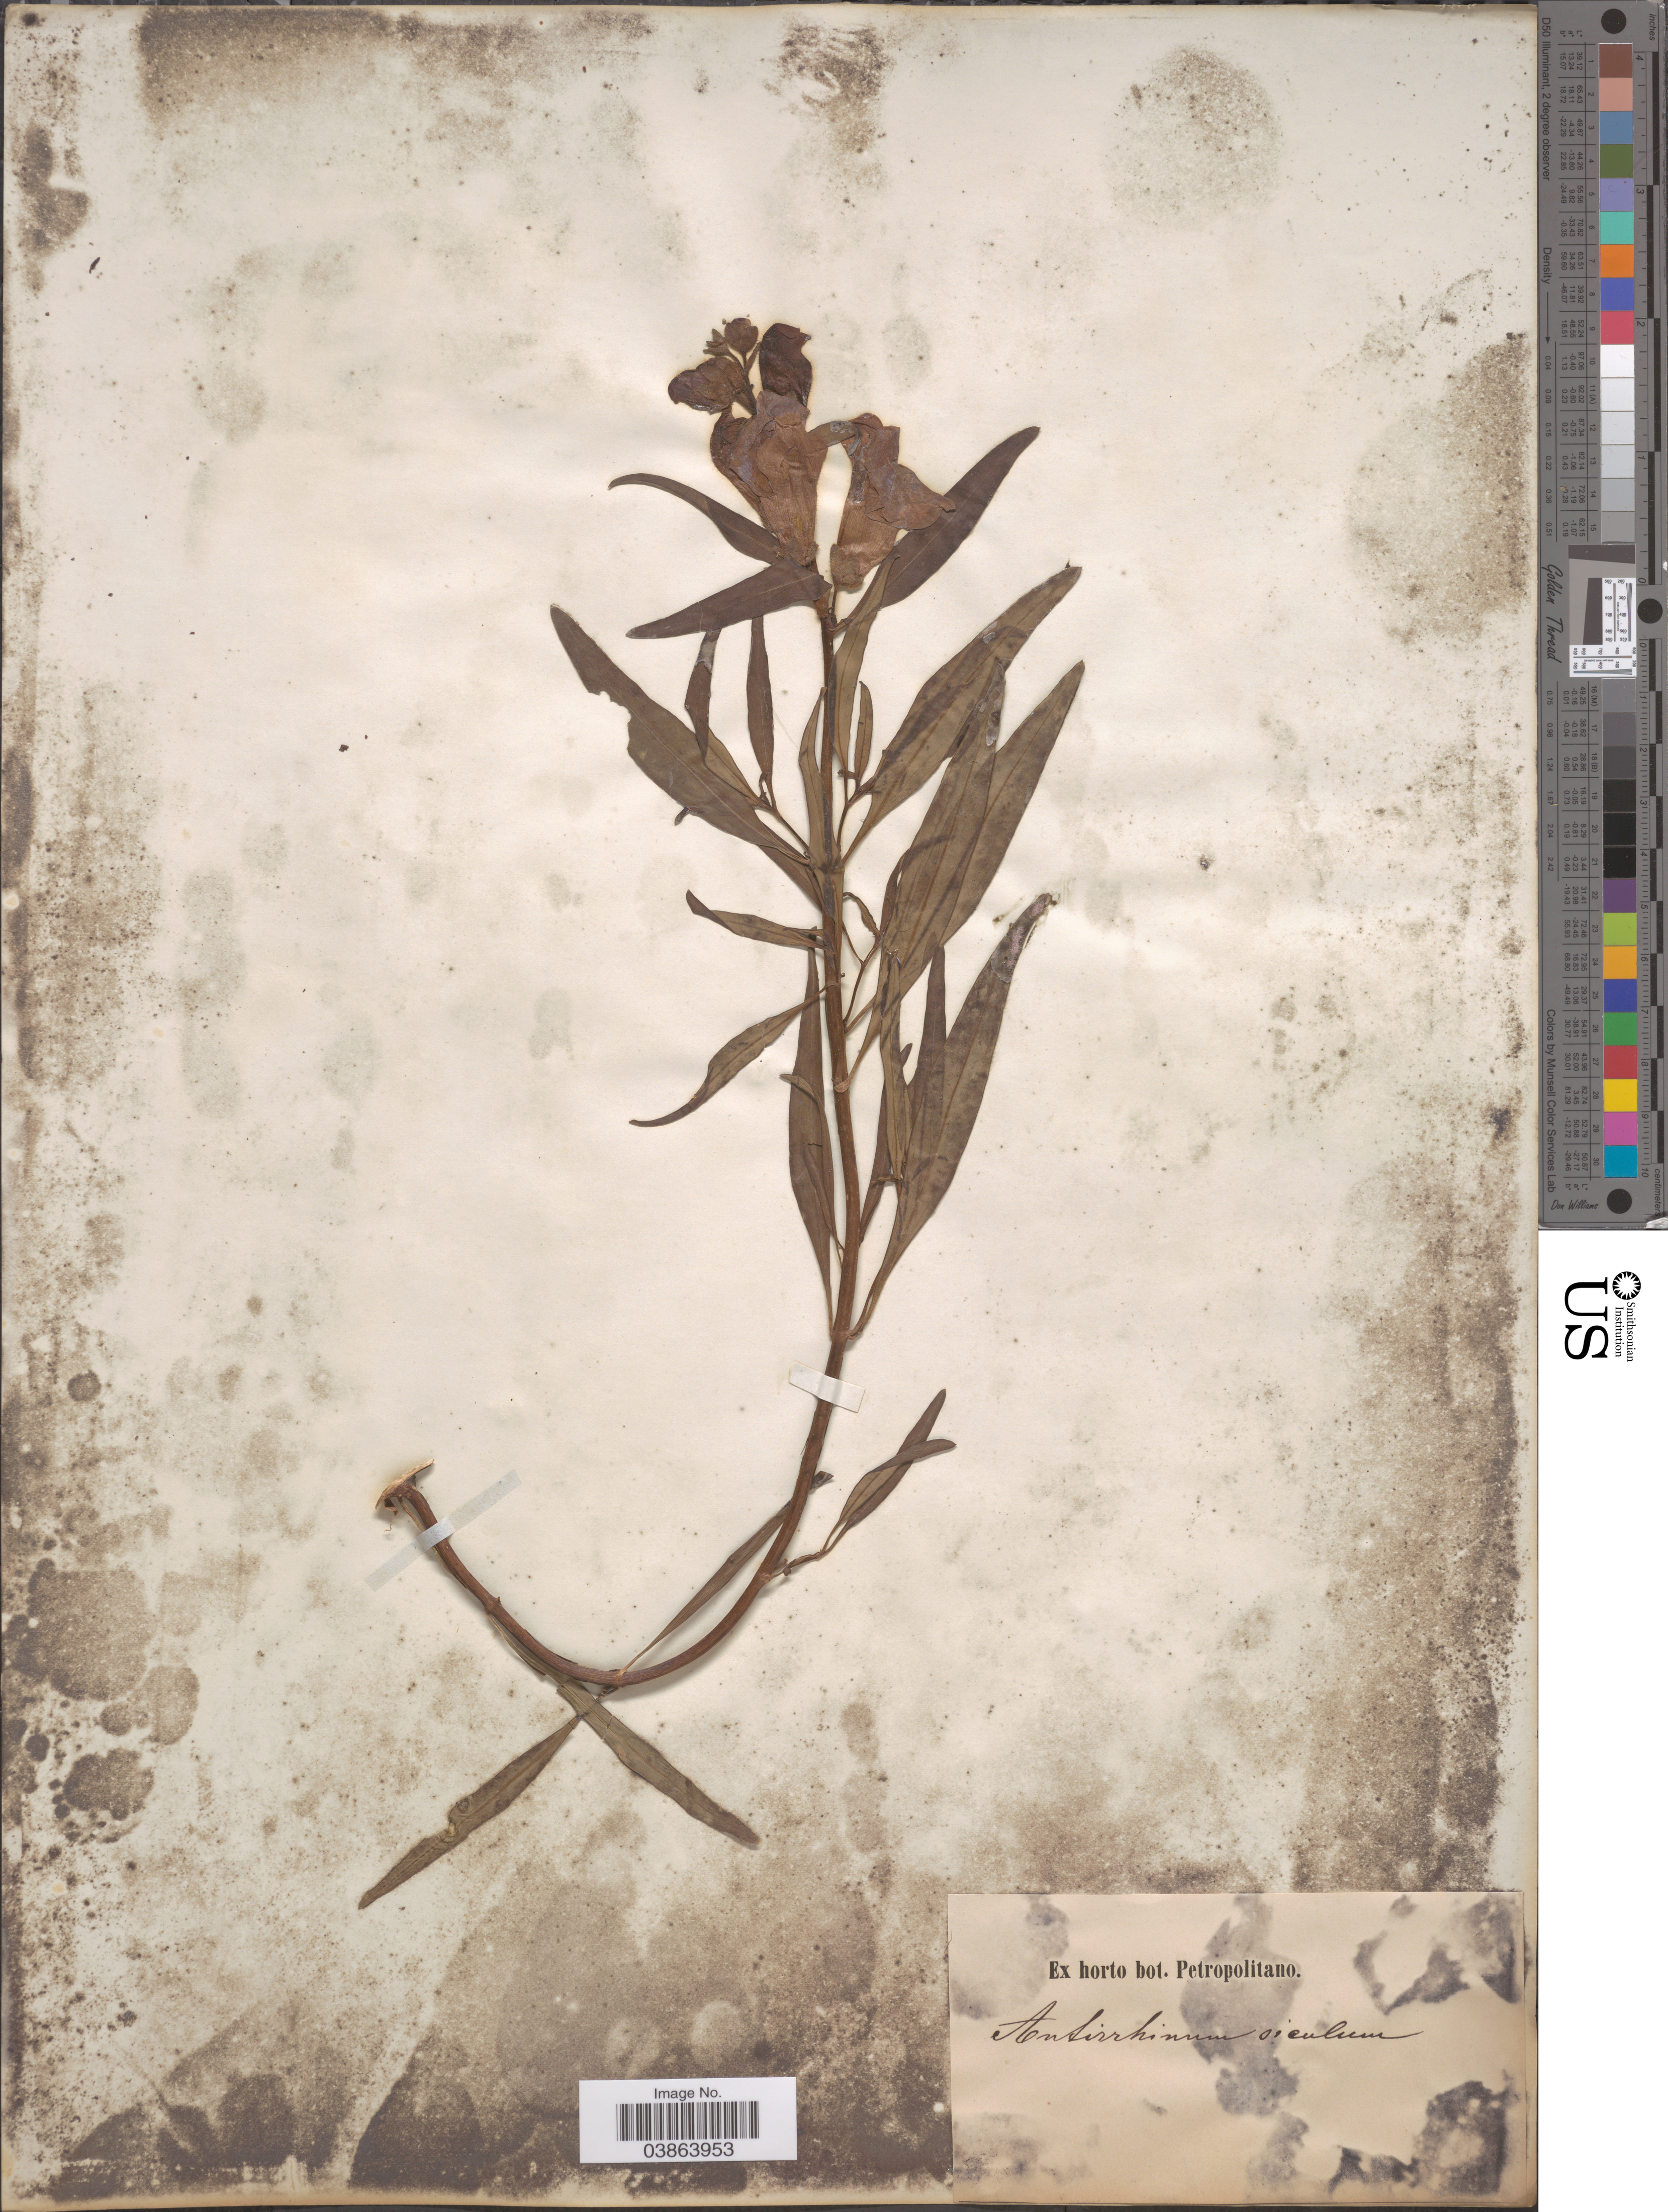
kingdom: Plantae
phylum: Tracheophyta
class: Magnoliopsida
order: Lamiales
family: Plantaginaceae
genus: Antirrhinum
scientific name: Antirrhinum siculum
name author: Mill.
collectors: ex Horto Bot. Petropolitano